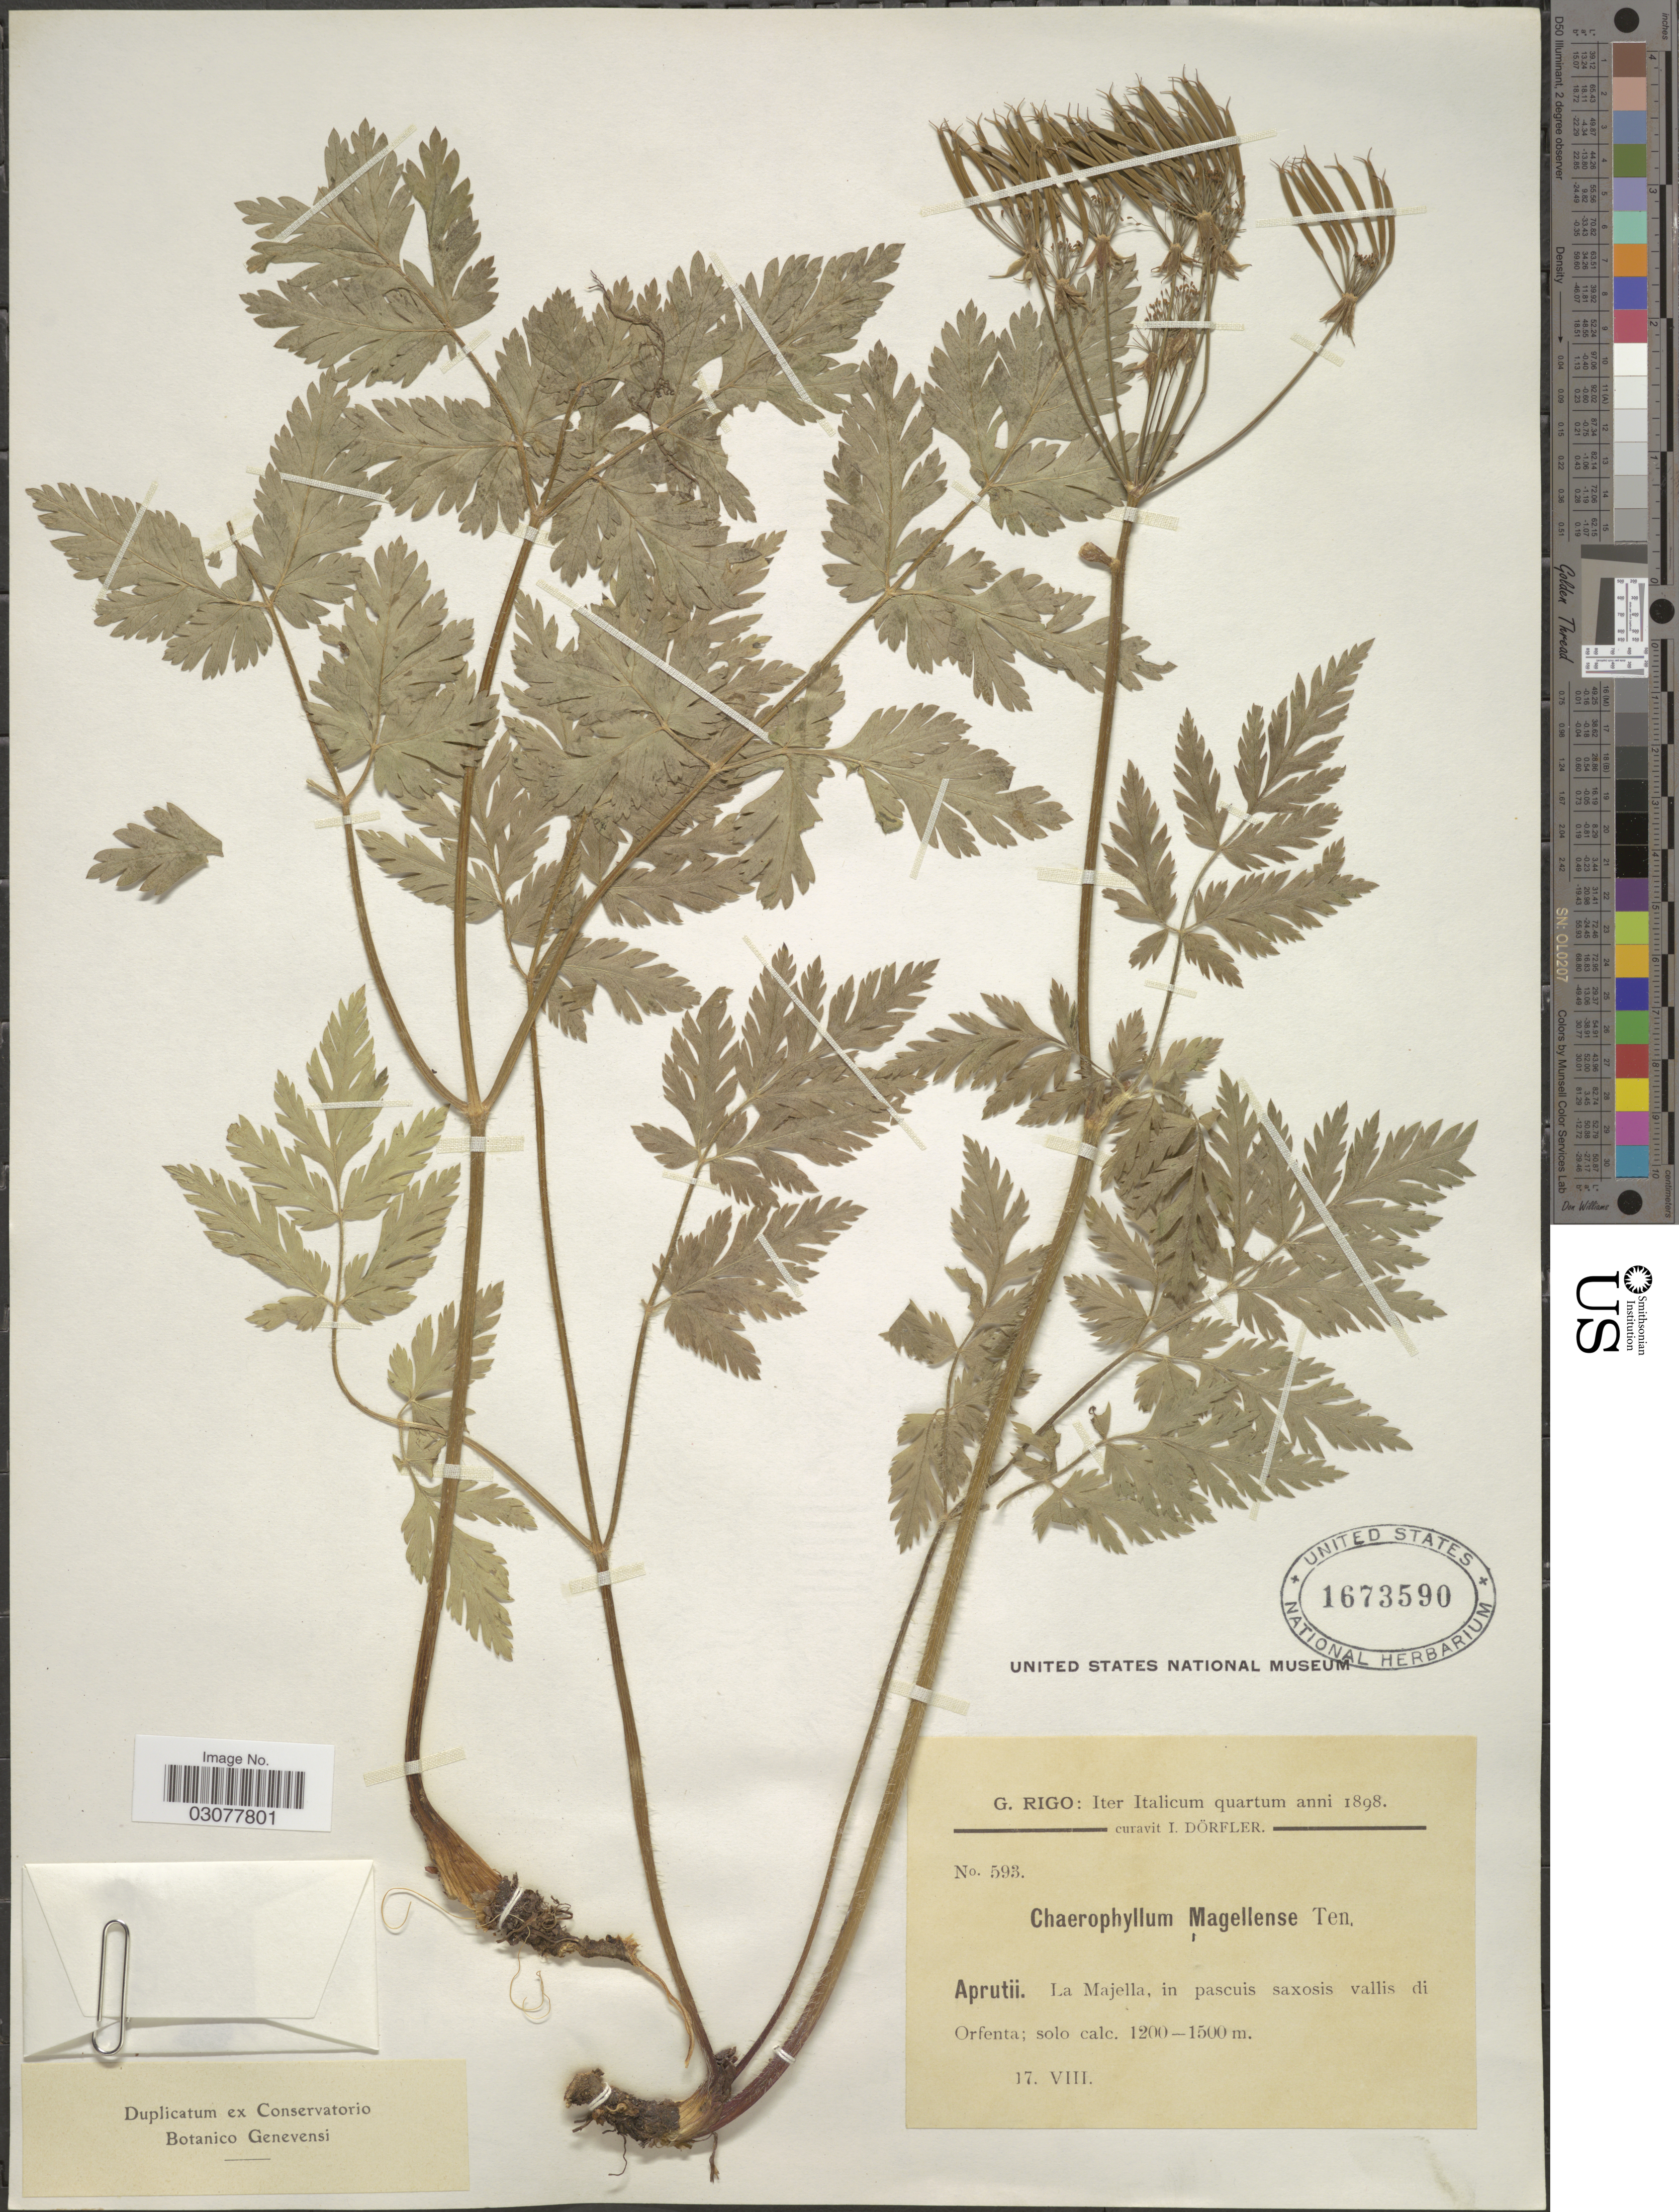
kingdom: Plantae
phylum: Tracheophyta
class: Magnoliopsida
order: Apiales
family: Apiaceae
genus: Chaerophyllum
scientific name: Chaerophyllum magellense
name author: Ten.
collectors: G. Rigo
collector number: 593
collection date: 1898-08-17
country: Italy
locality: Aprutii. La Majella, in pascuis saxosis vallis di Orfenta.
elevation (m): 1200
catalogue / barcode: US 1673590